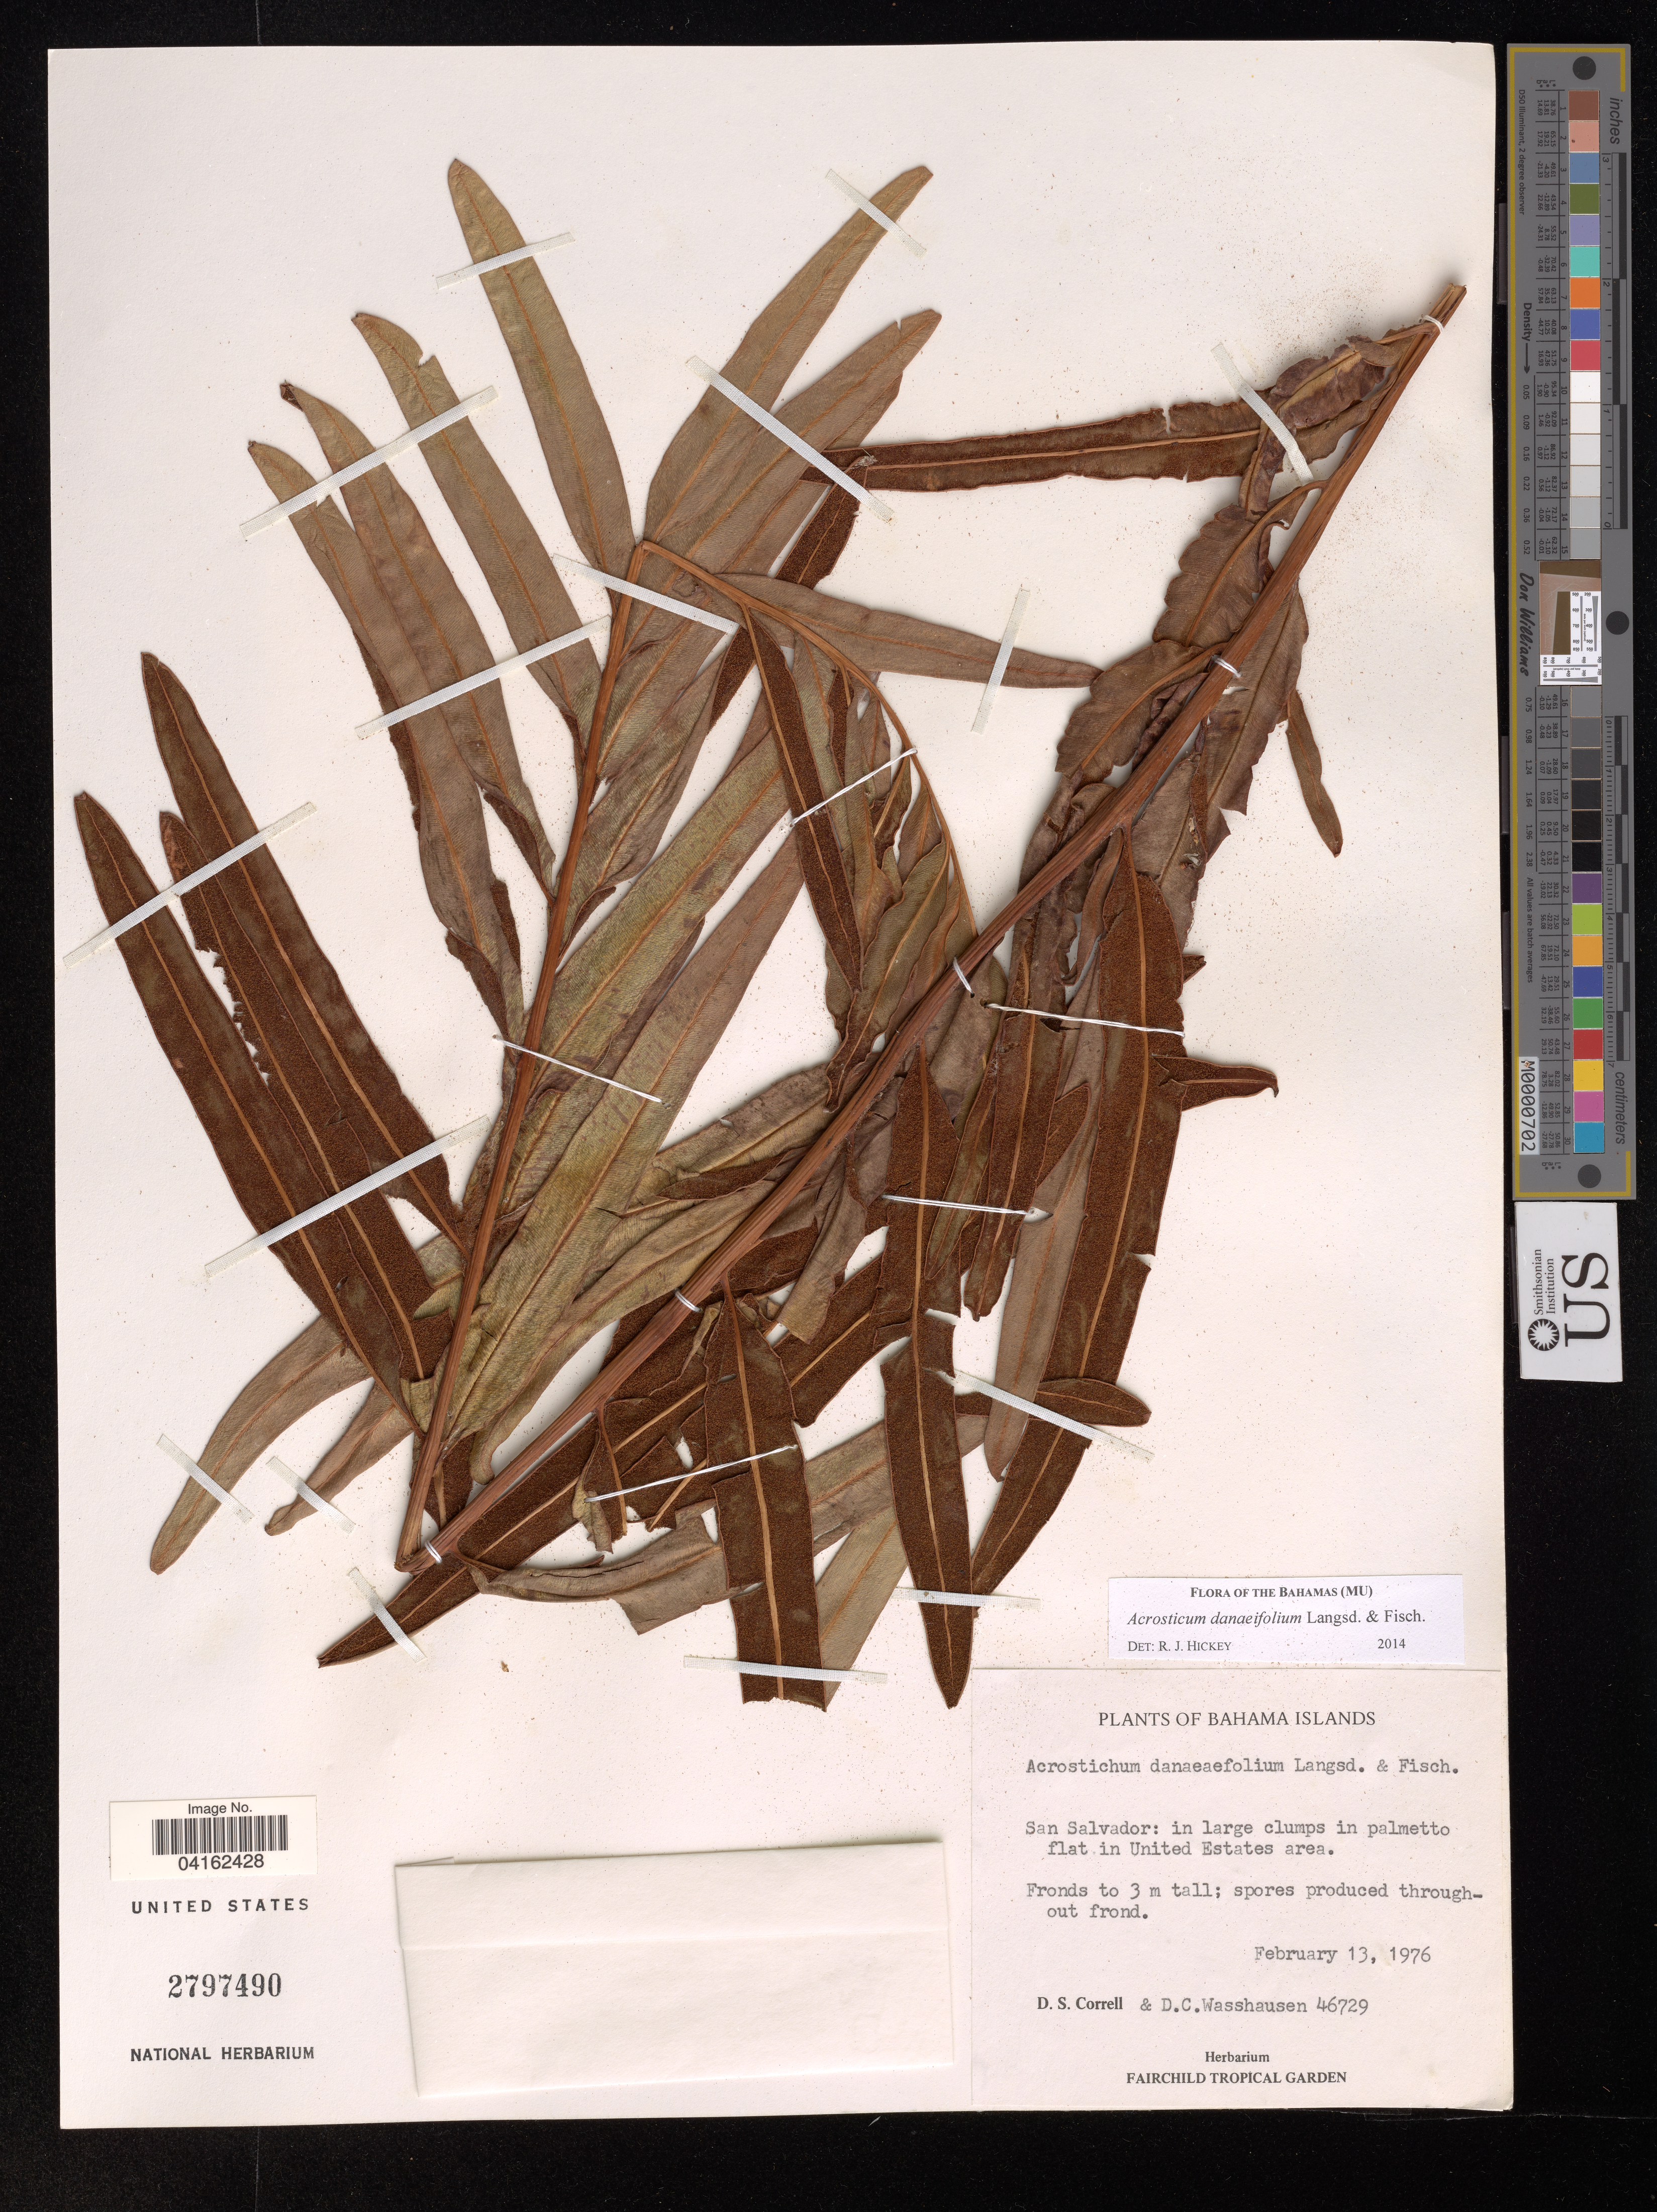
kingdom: Plantae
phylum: Tracheophyta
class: Polypodiopsida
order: Polypodiales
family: Pteridaceae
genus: Acrostichum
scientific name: Acrostichum danaeifolium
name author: Langsd. & Fisch.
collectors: D. S. Correll & D. C. Wasshausen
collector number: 46729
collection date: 1976-02-13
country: Bahamas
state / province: San Salvador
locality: In large clumps in palmetto flat in United Estates area.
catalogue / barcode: US 2797490